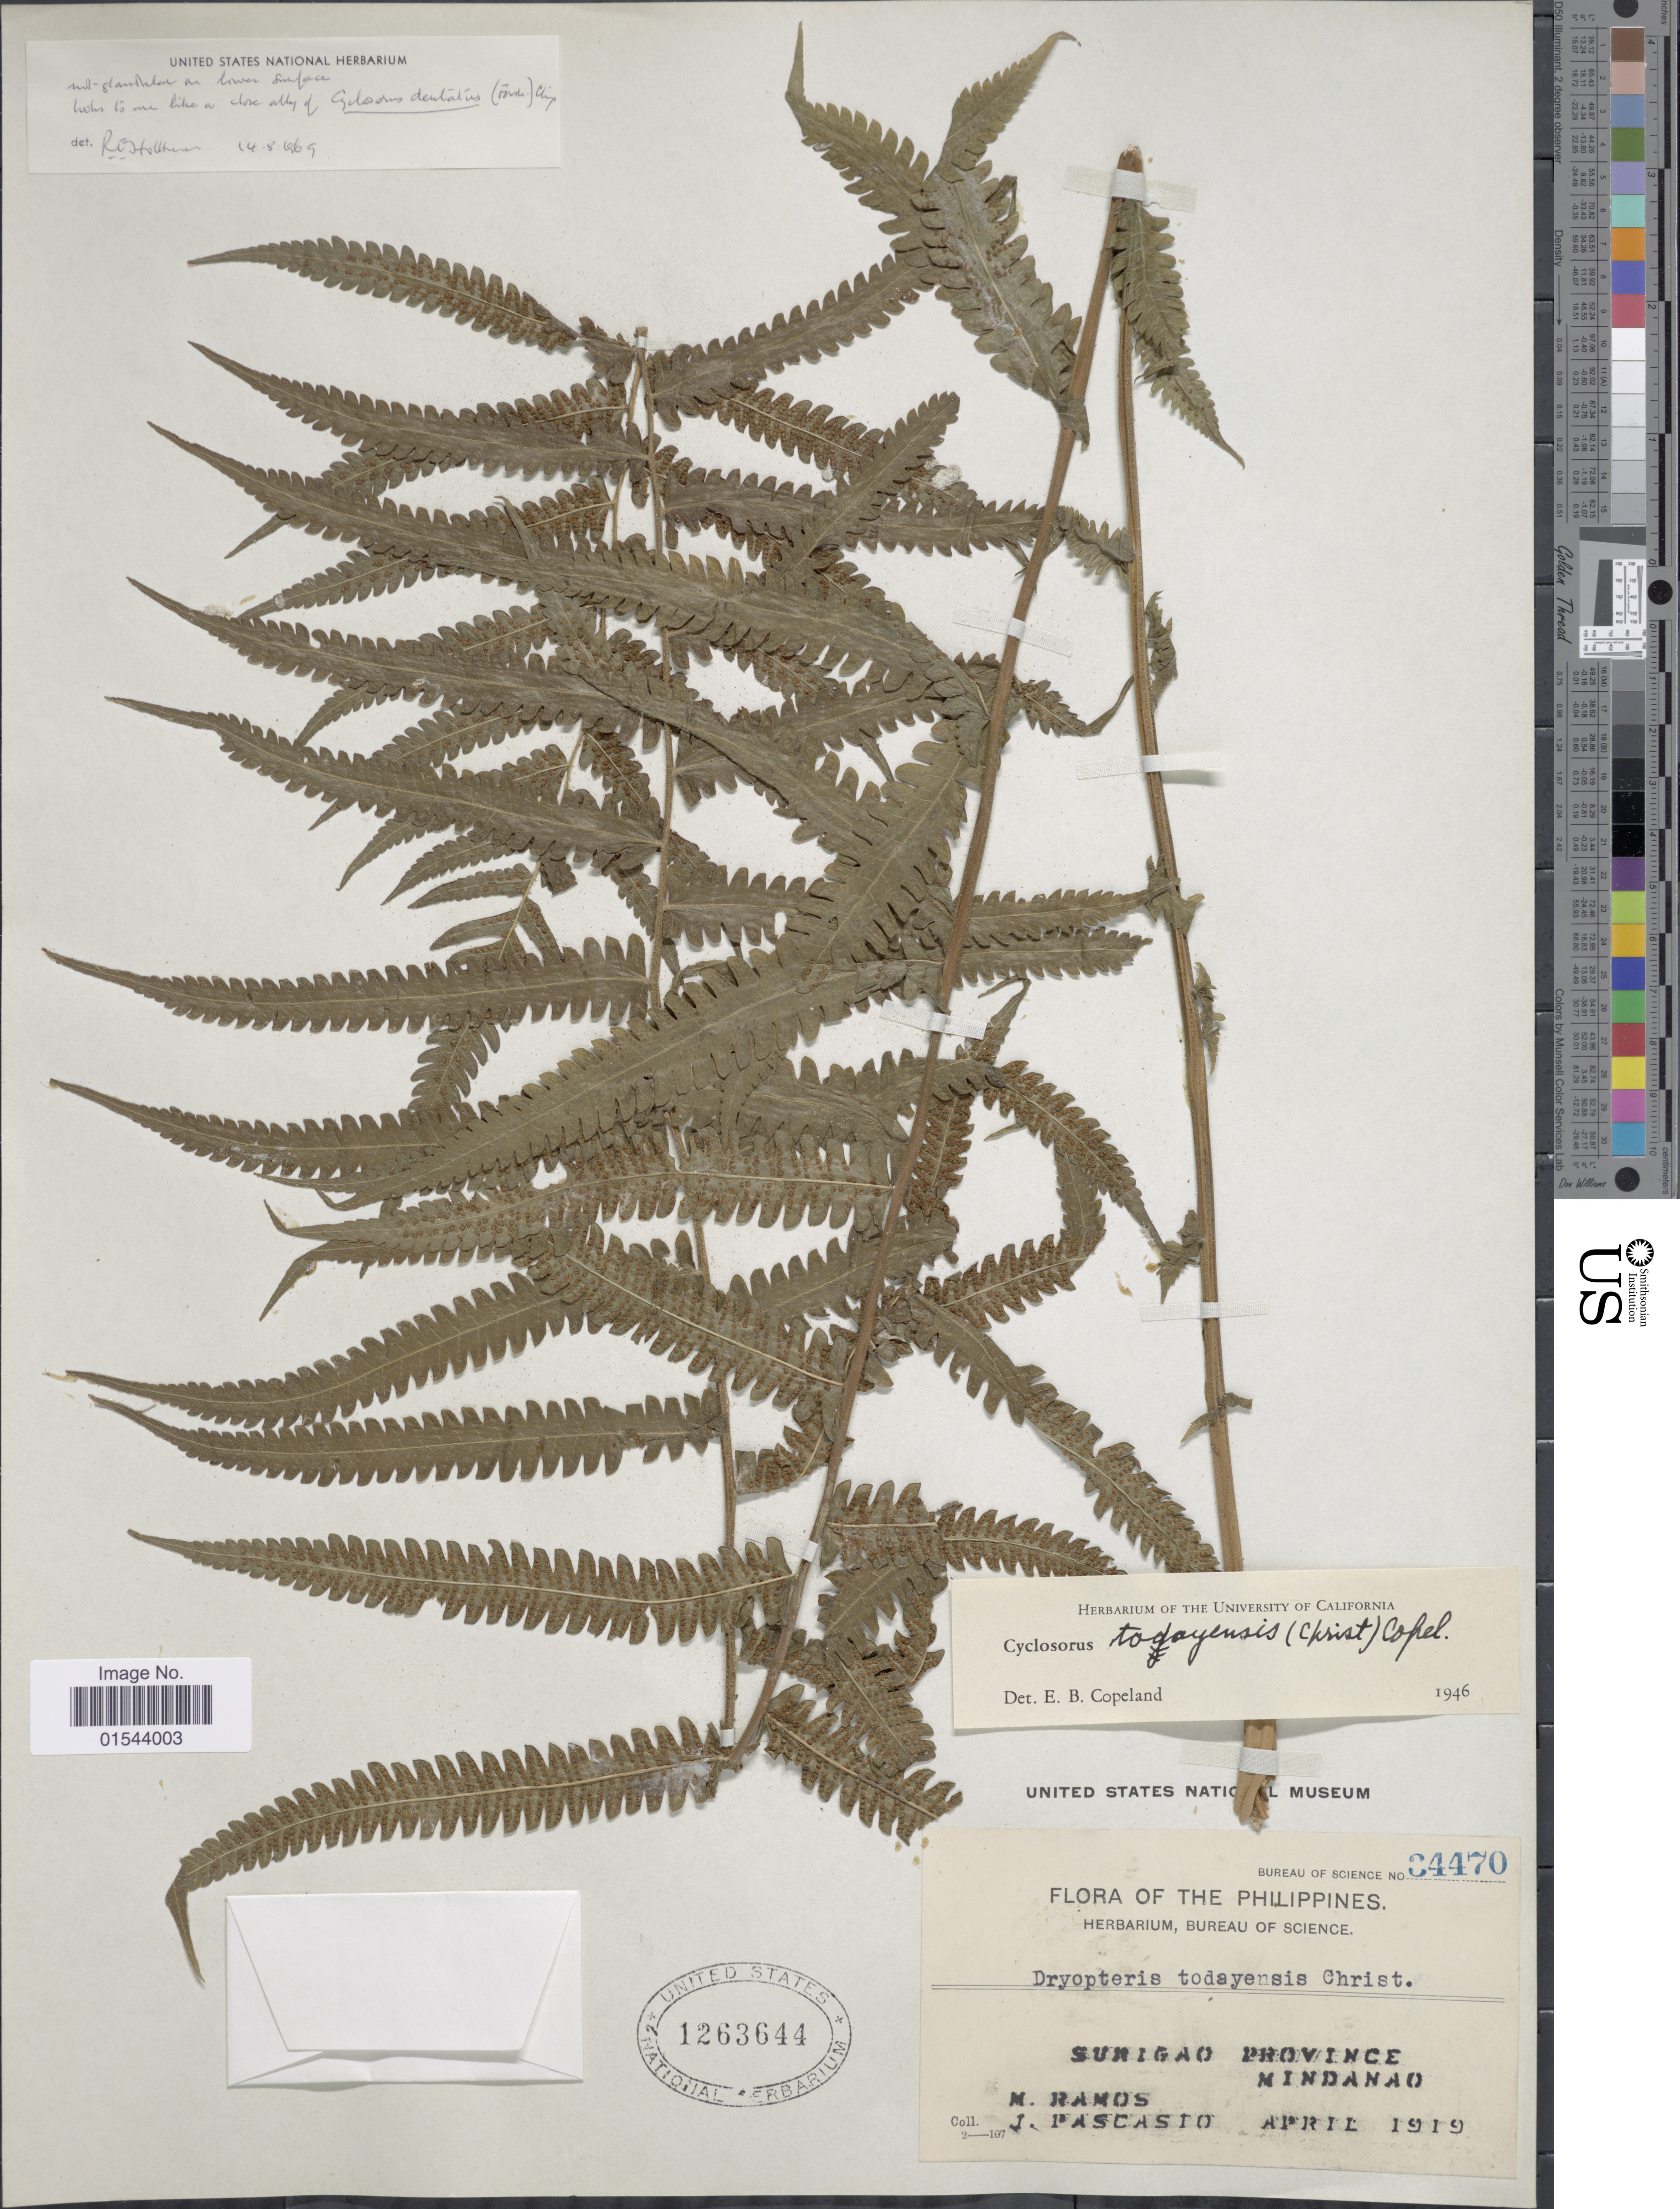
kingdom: Plantae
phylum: Tracheophyta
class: Polypodiopsida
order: Polypodiales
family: Thelypteridaceae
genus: Christella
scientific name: Christella dentata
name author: (Forssk.) Brownsey & Jermy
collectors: M. Ramos & J. Pascasio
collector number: Bureau of Science 34470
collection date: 1919-04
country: Philippines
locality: Surigao Province, Mindanao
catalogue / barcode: US 1263644